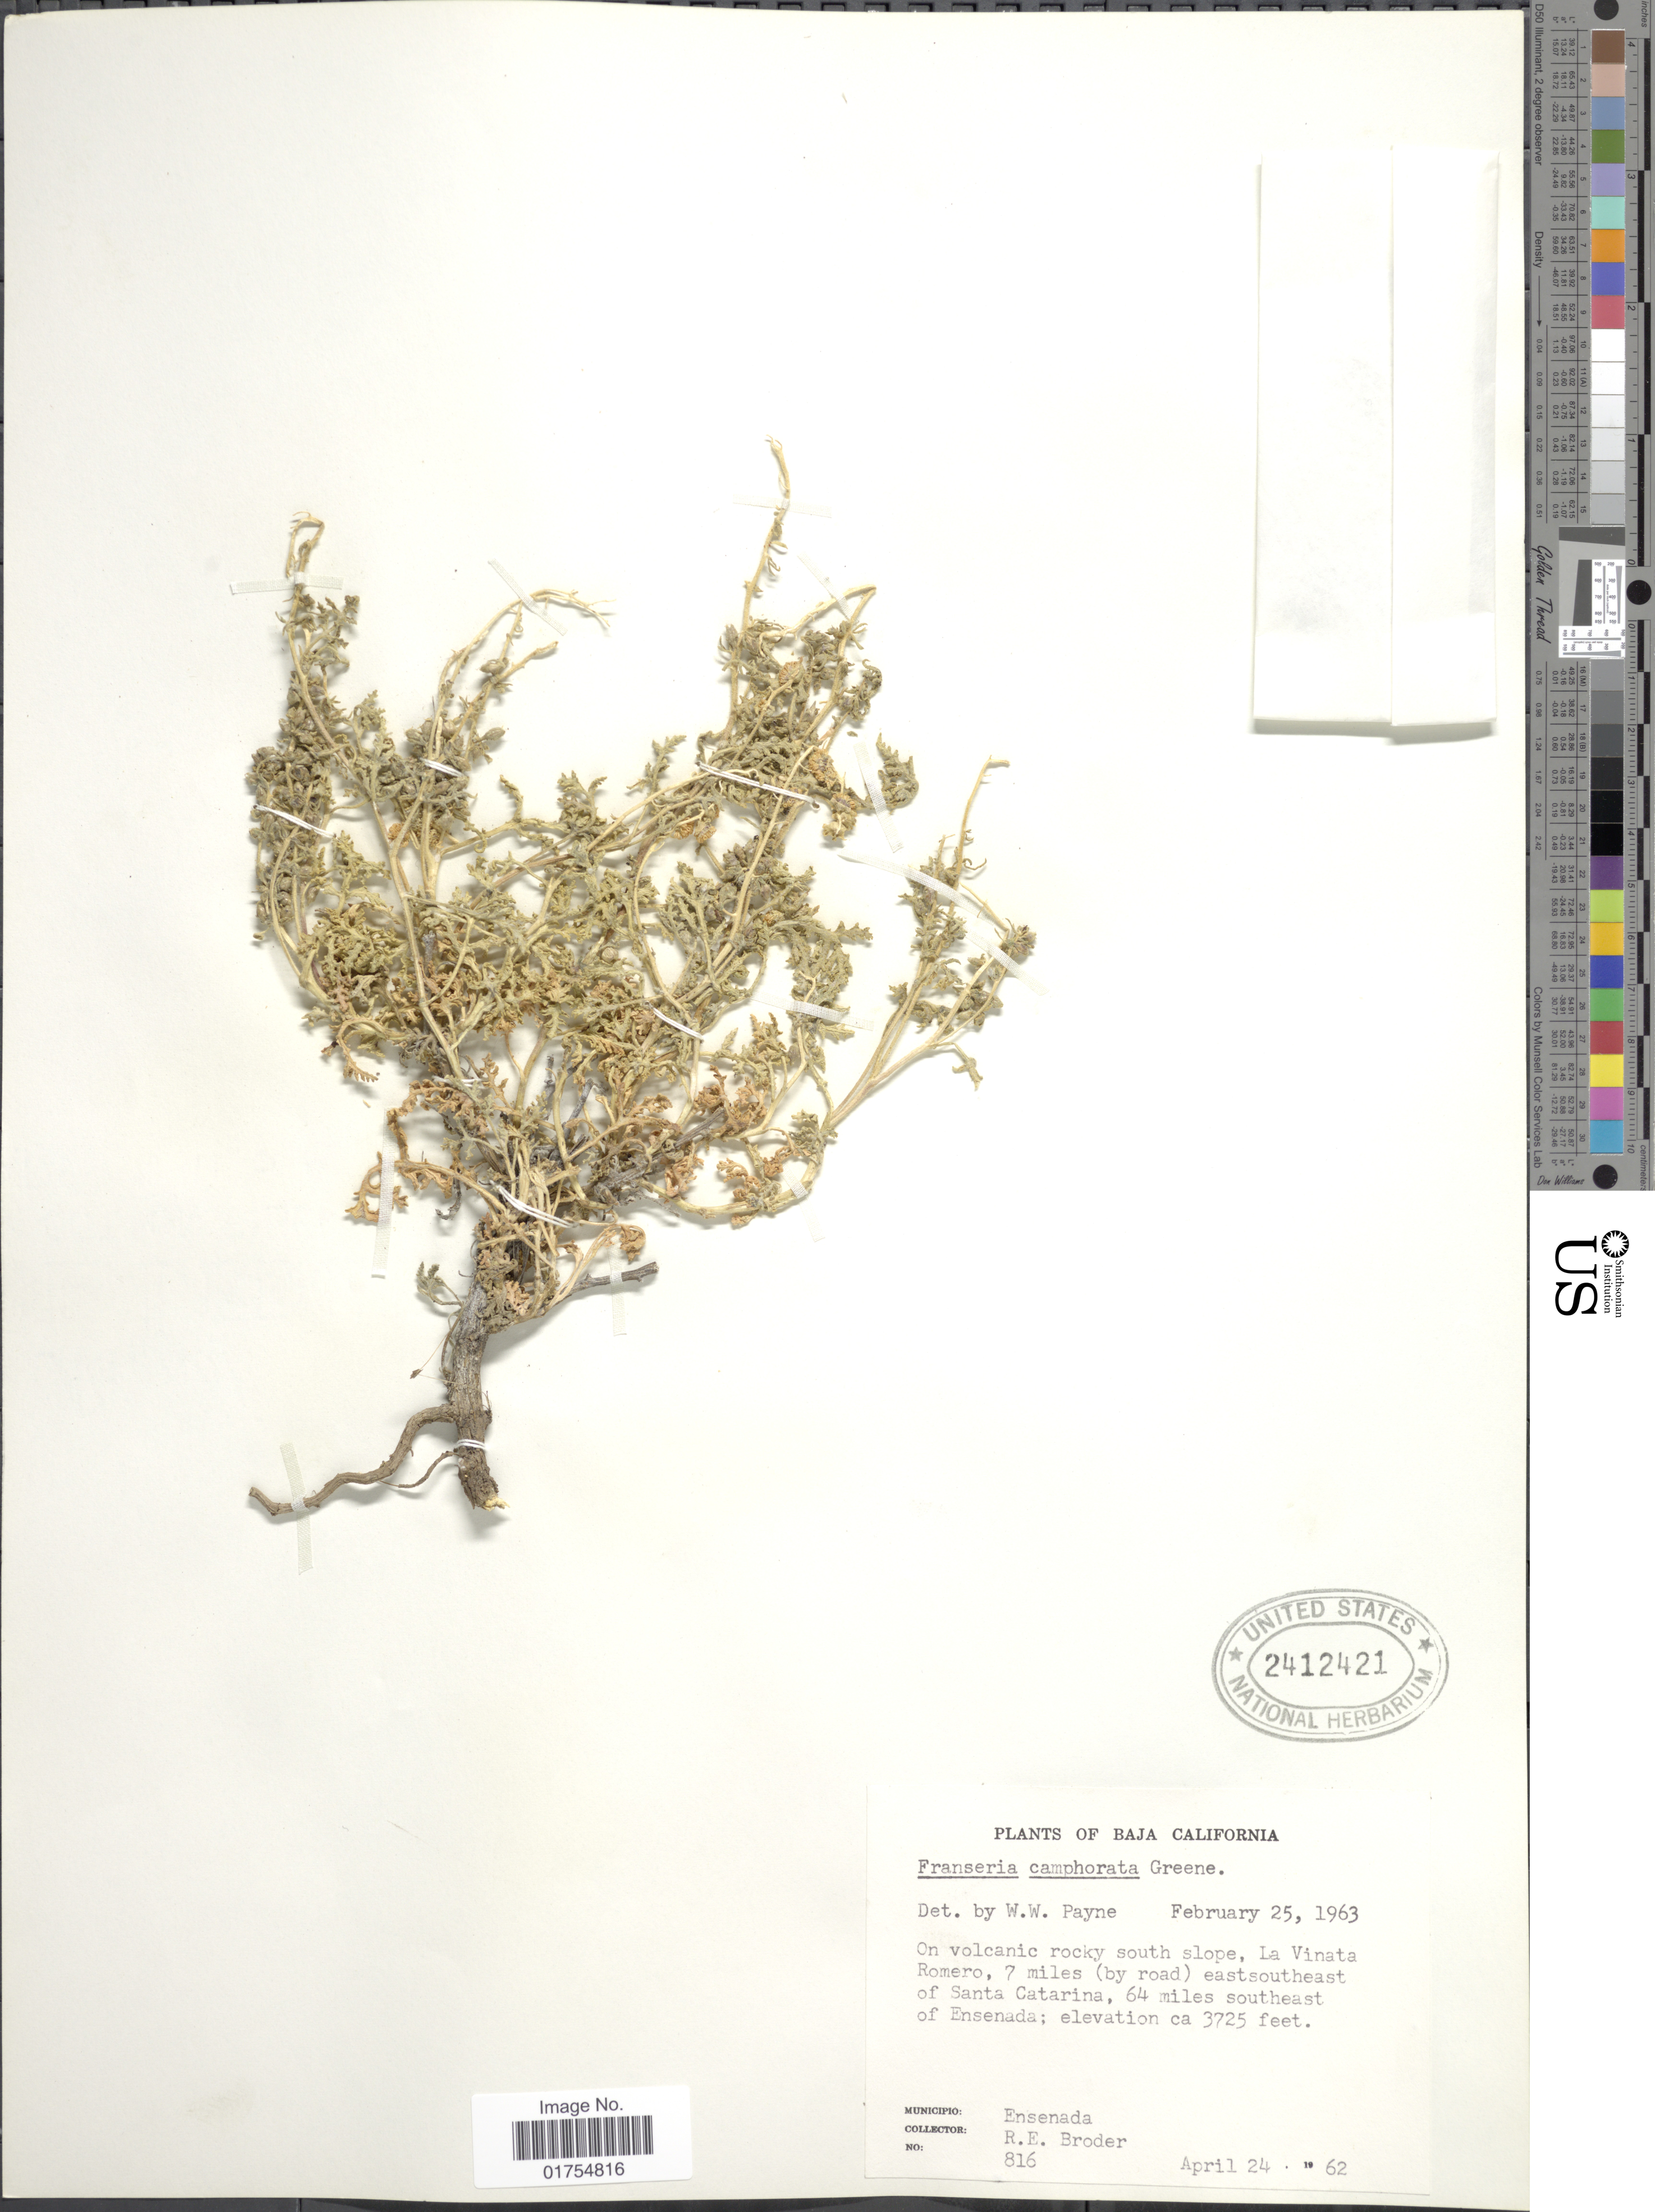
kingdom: Plantae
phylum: Tracheophyta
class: Magnoliopsida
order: Asterales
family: Asteraceae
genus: Franseria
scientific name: Franseria camphorata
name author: Greene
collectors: R. Broder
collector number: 816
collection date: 1962-04-24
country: Mexico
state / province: Baja California Norte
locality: Ensenada, La Vinata Romero, 7 miles (by road) eastsoutheast of Santa Catarina, 64 miles southeast of Ensenada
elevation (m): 1135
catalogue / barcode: US 2412421